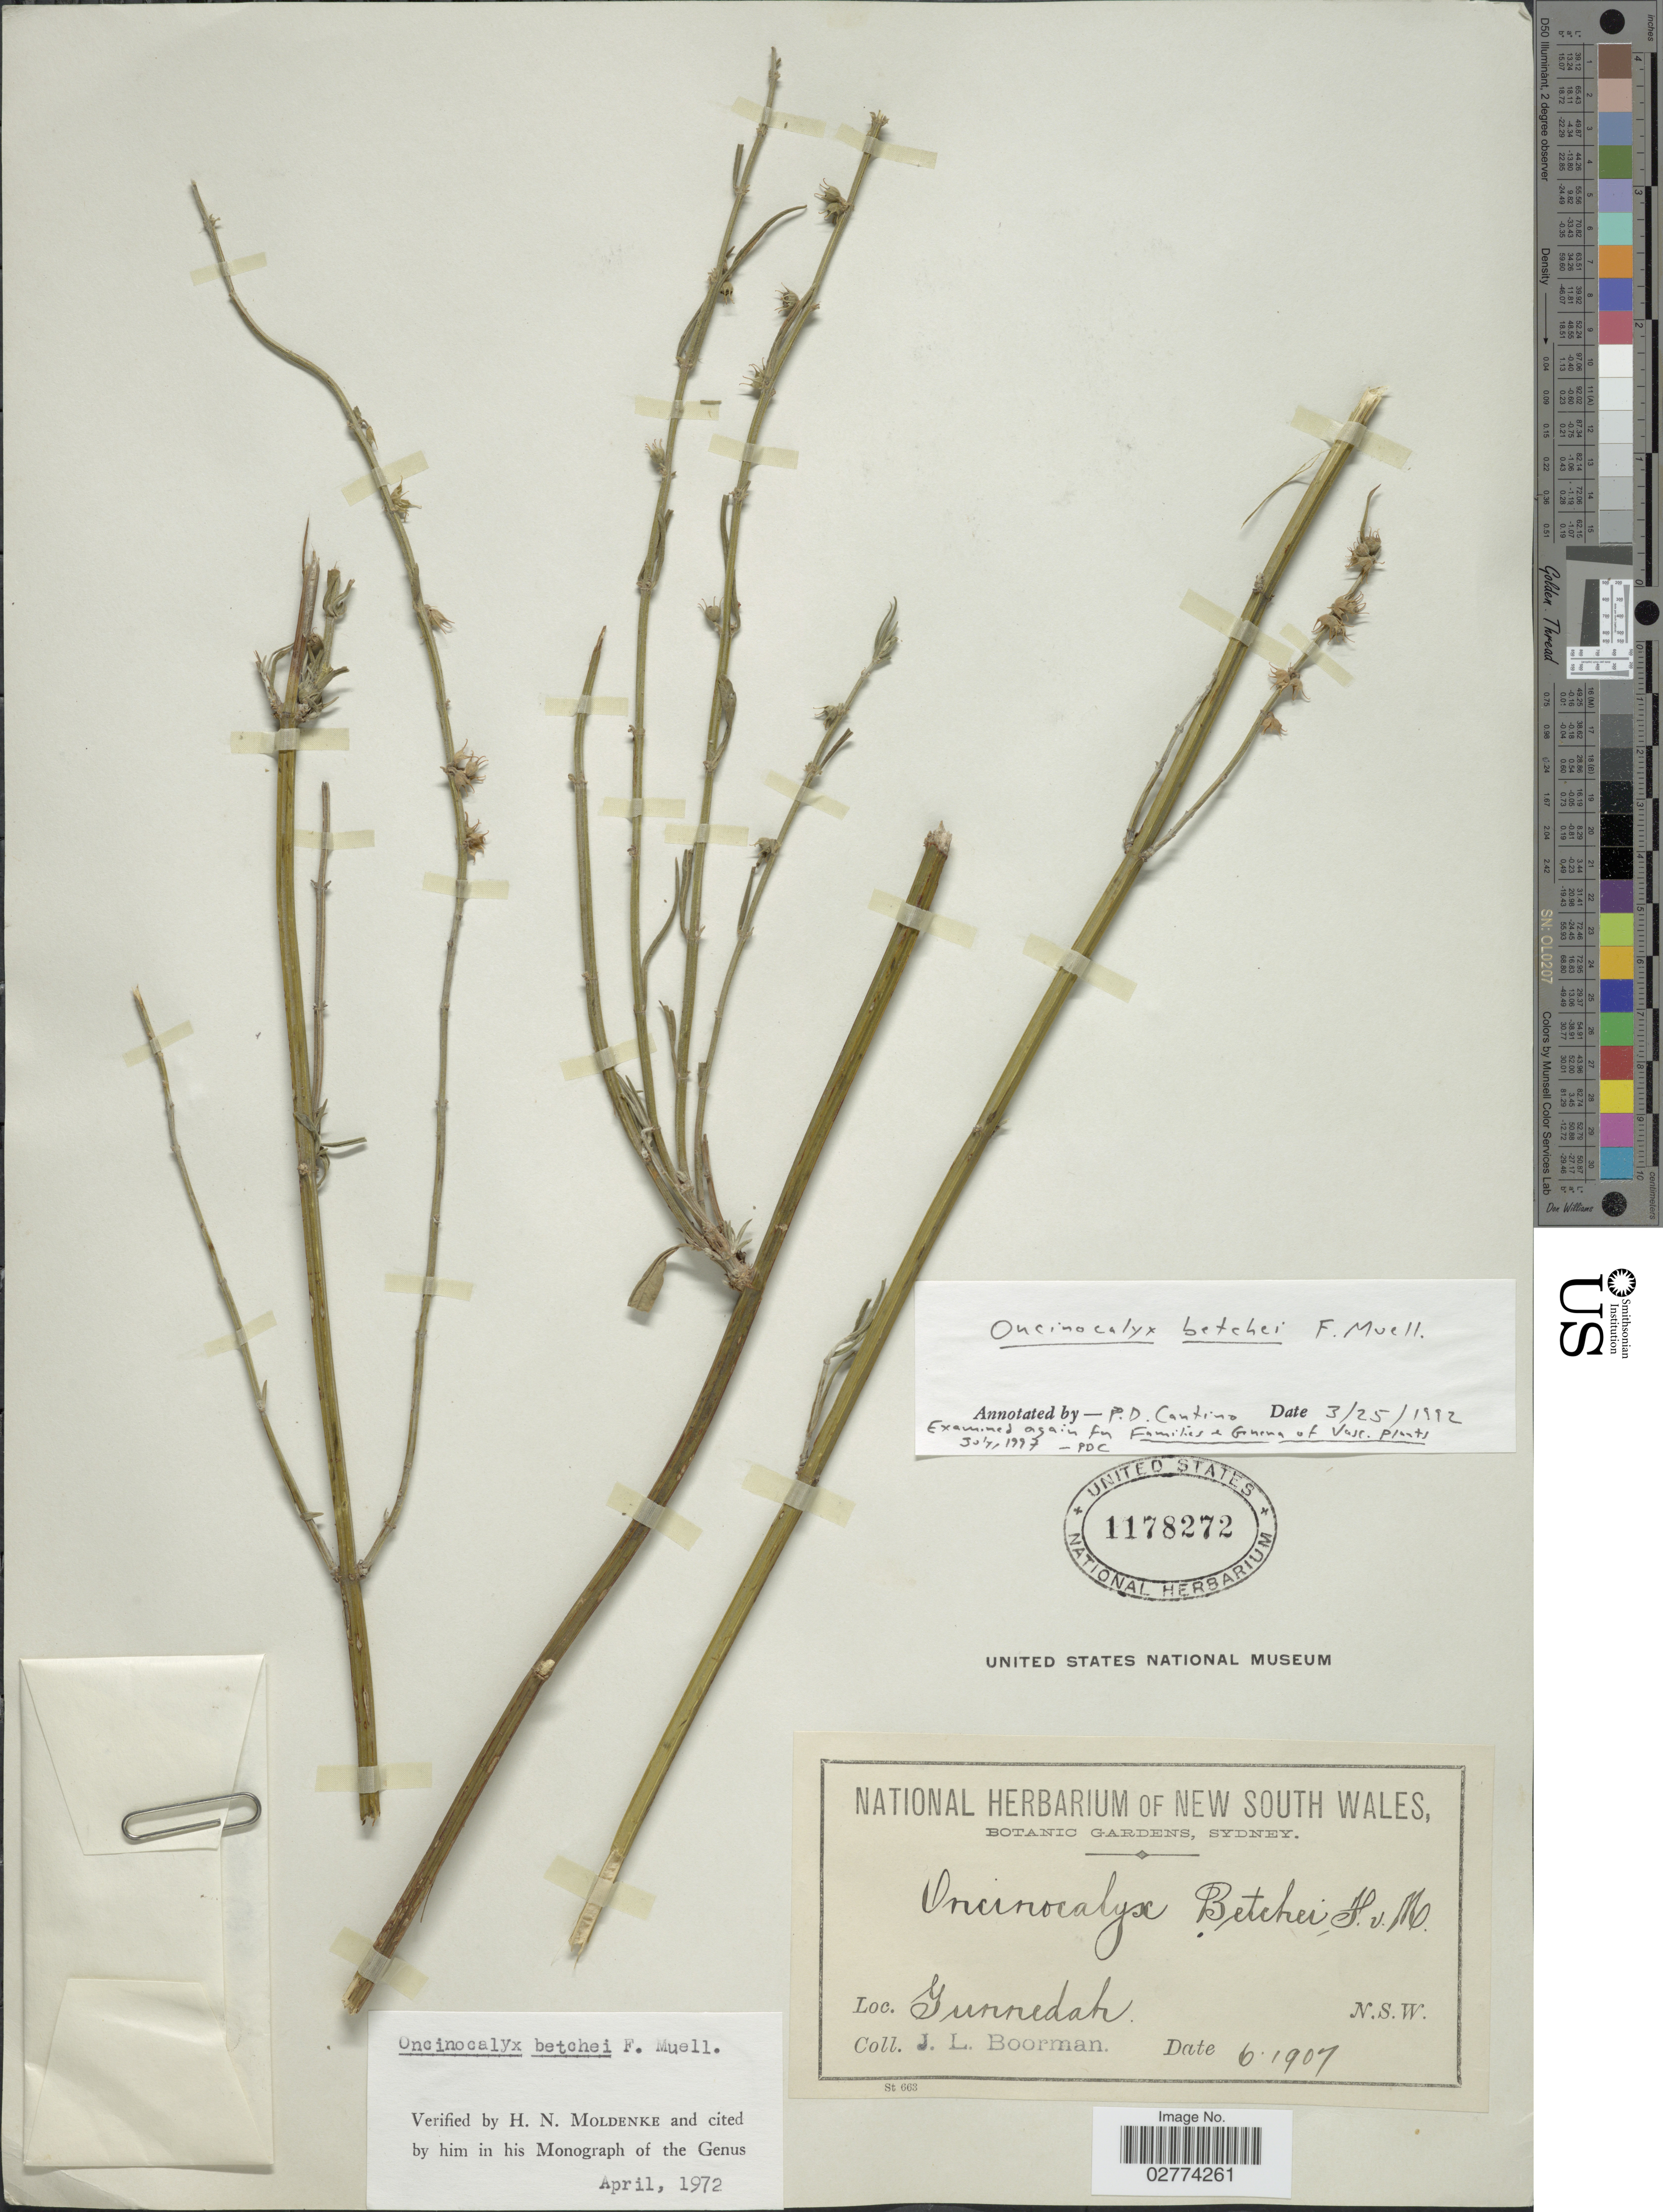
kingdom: Plantae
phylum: Tracheophyta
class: Magnoliopsida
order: Lamiales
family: Lamiaceae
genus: Oncinocalyx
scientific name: Oncinocalyx betchei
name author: F. Muell.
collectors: J. Boorman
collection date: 1907-06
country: Australia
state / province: New South Wales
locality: Gunnedah. N.S.W.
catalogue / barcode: US 1178272